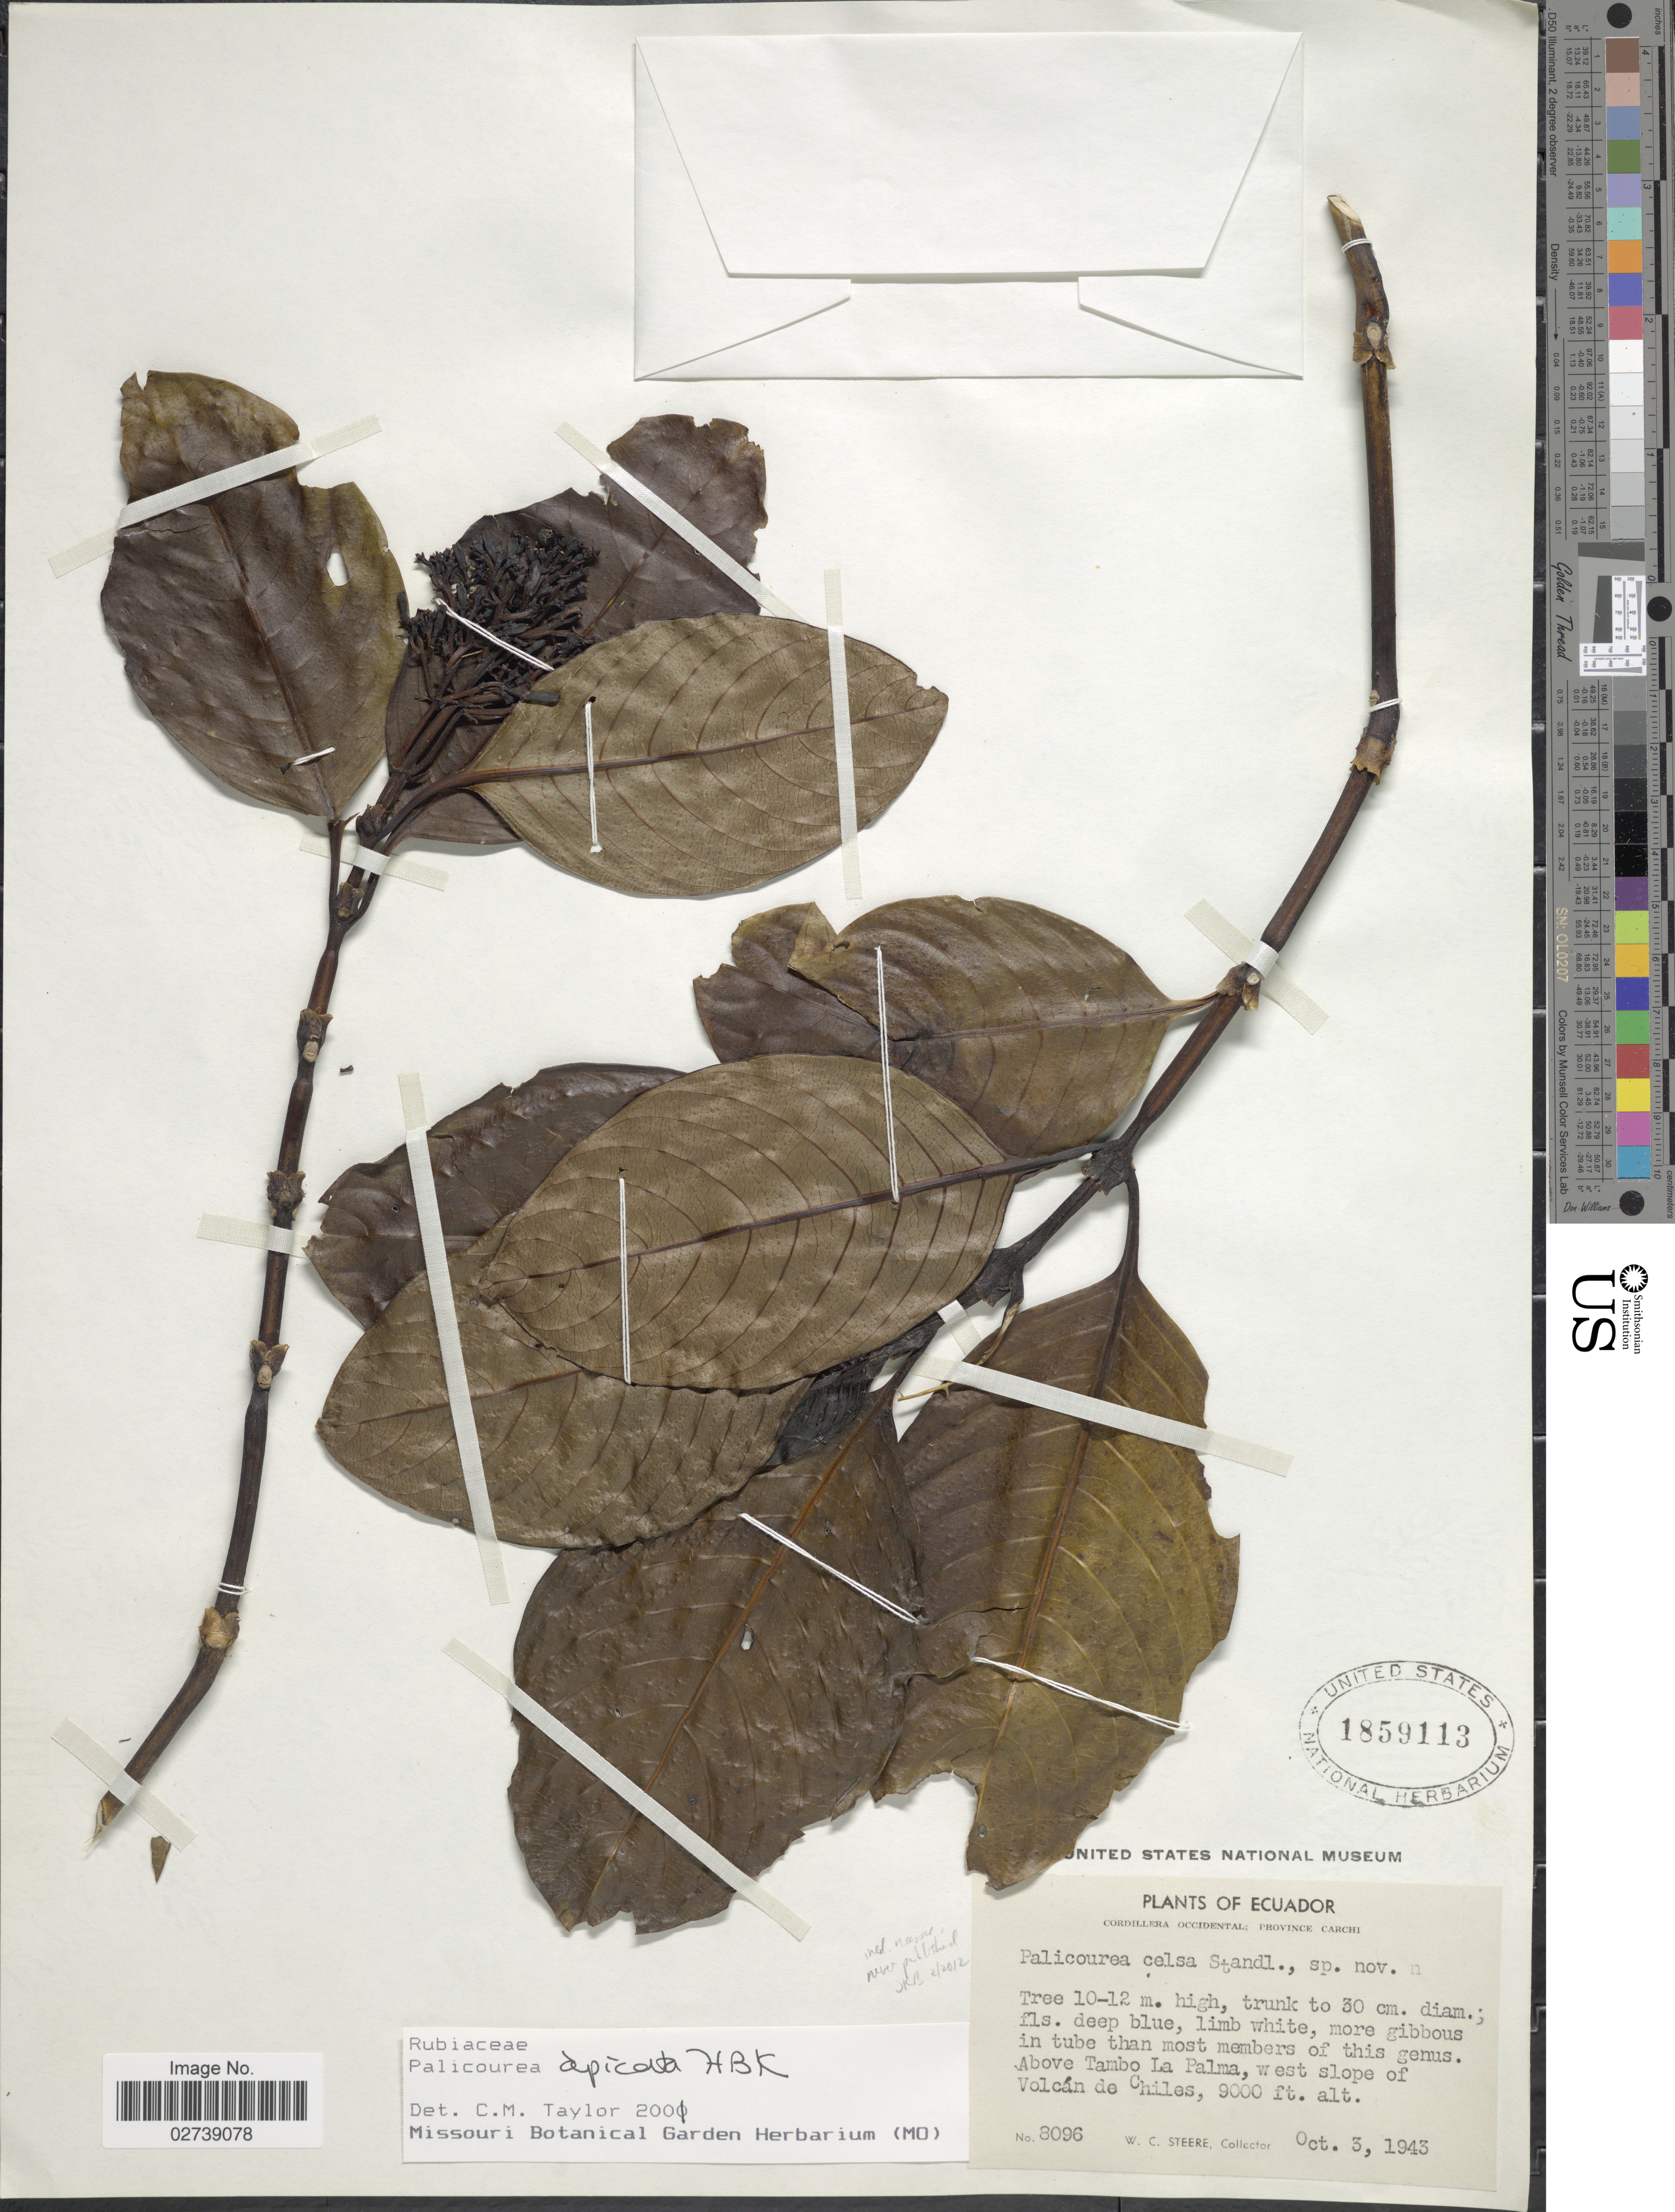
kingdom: Plantae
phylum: Tracheophyta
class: Magnoliopsida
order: Gentianales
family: Rubiaceae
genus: Palicourea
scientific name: Palicourea apicata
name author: Kunth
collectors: W. C. Steere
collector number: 8096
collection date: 1943-10-03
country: Ecuador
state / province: Carchi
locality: Cordillera Occidental: Province Carchi. Above Tambo La Palma, west slope of Volcan de Chiles.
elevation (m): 2743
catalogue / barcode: US 1859113